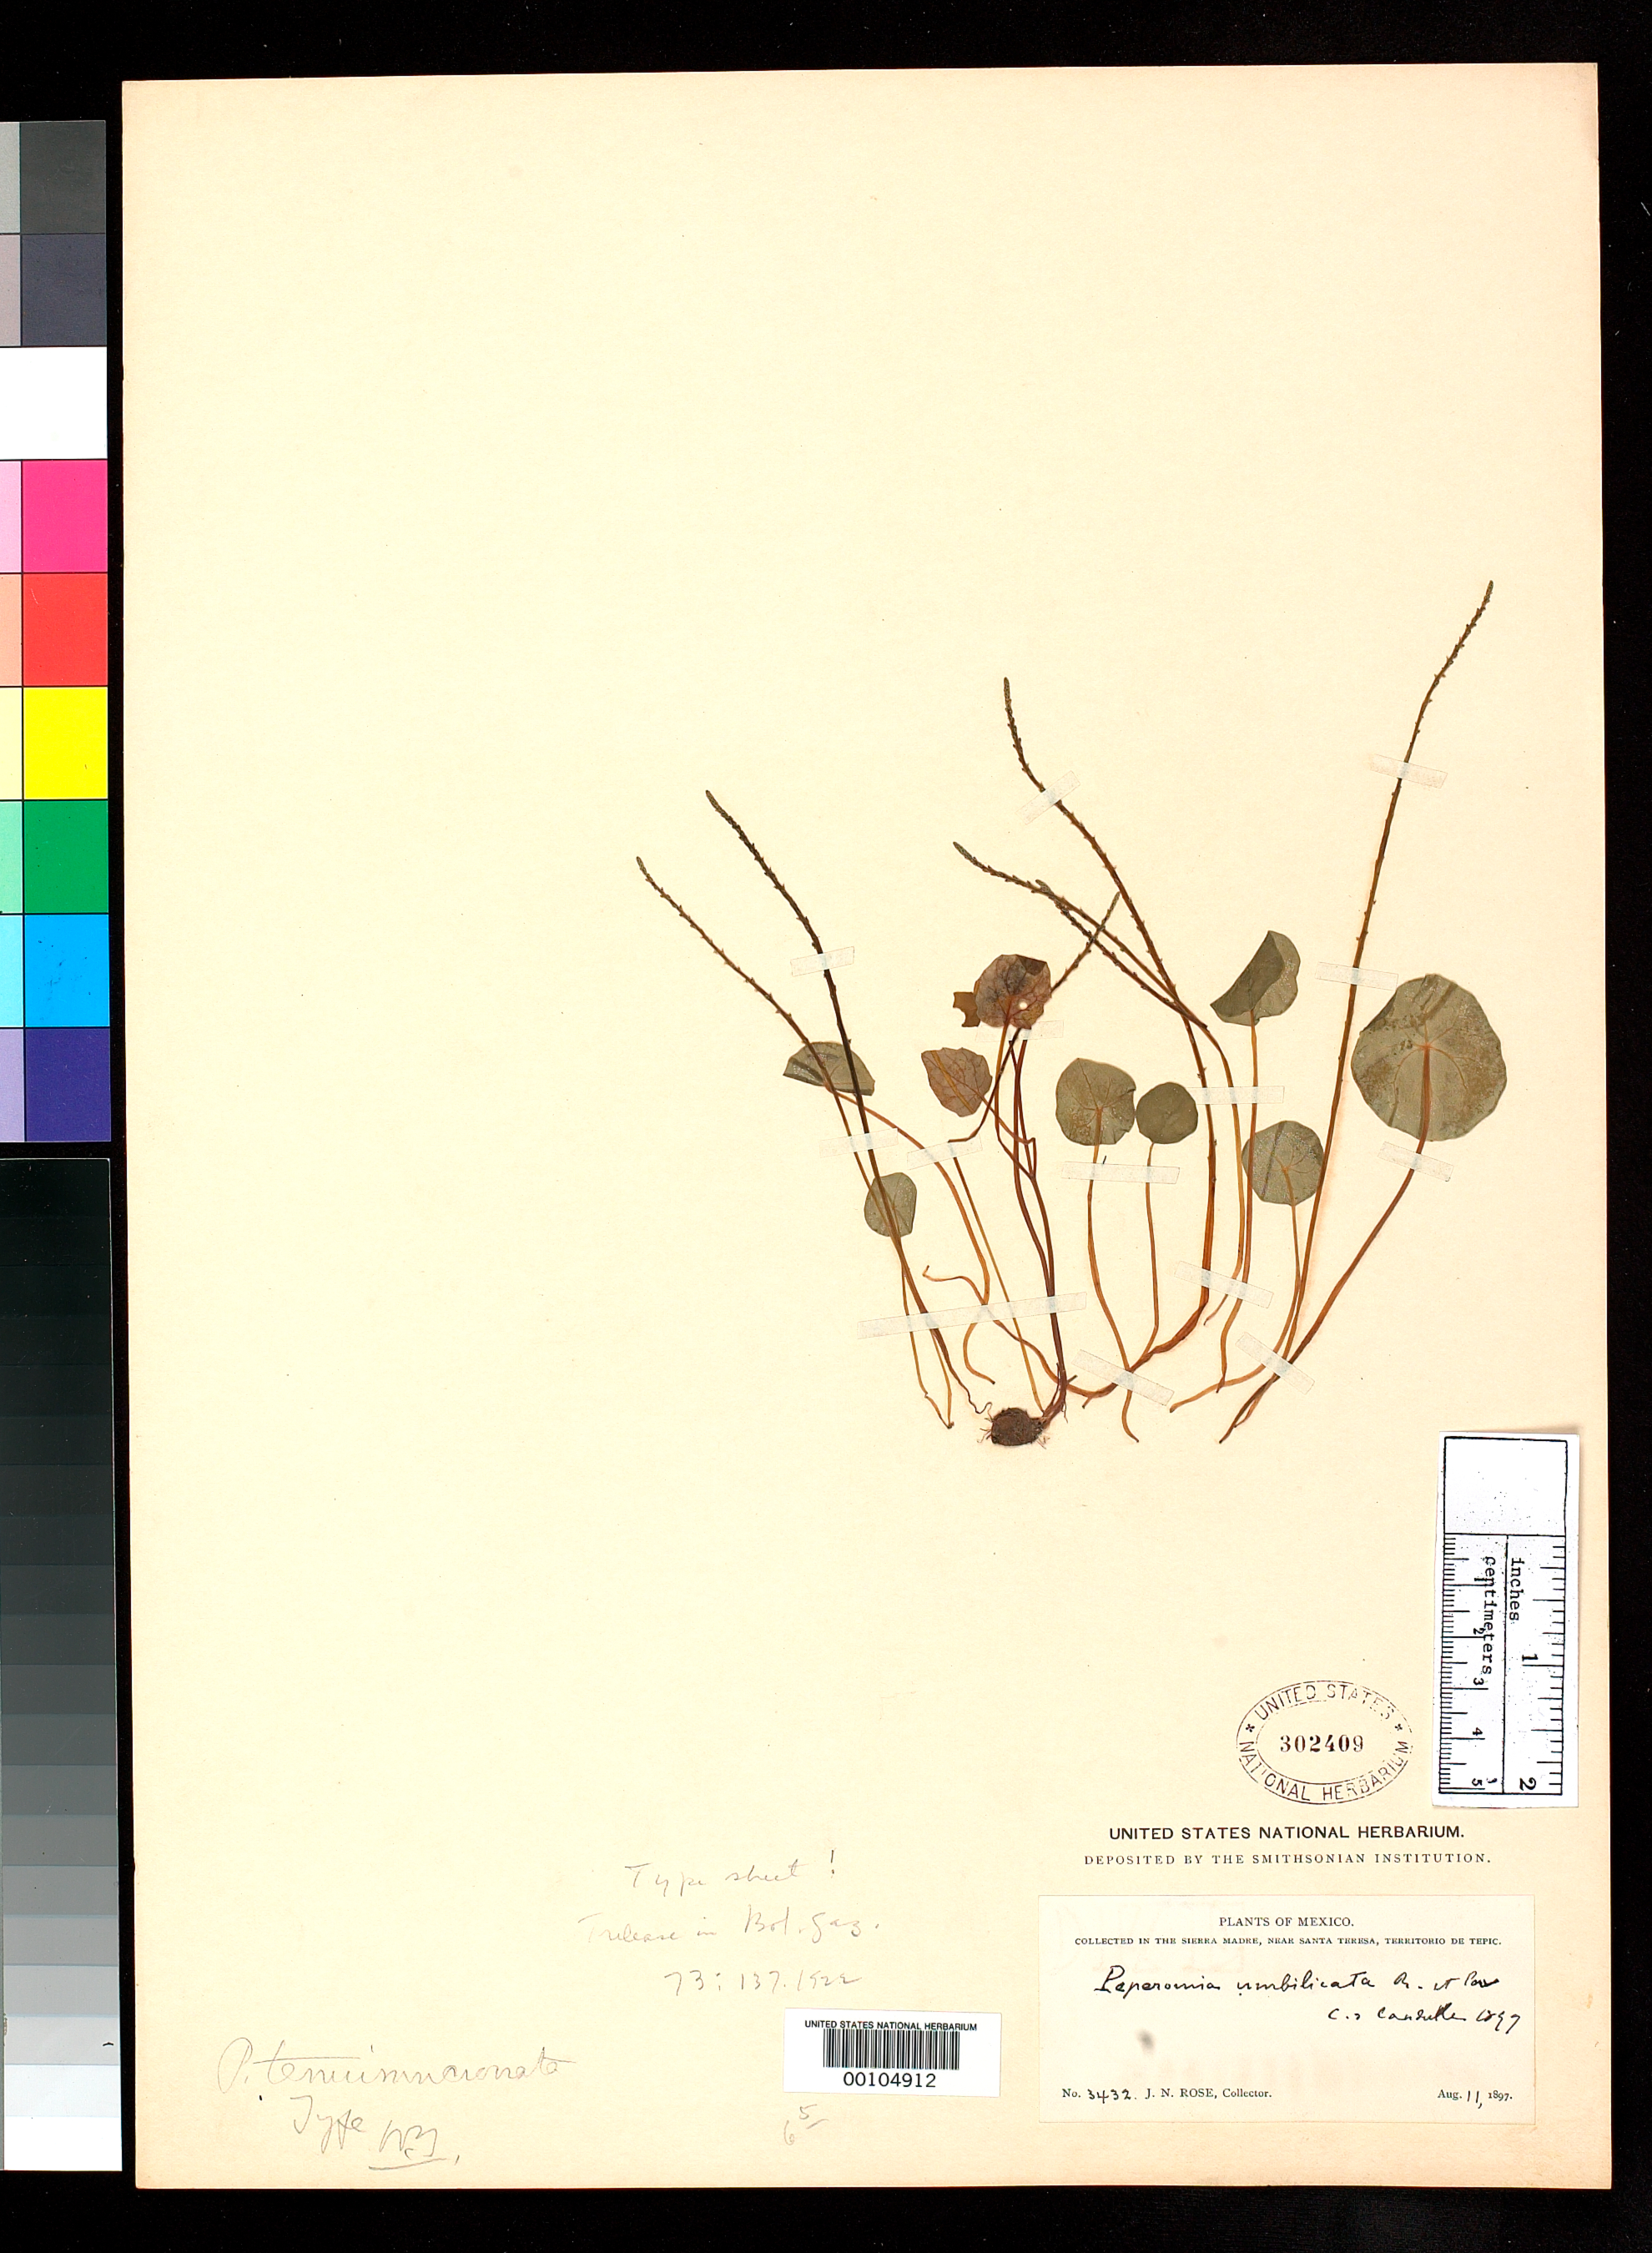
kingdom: Plantae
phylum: Tracheophyta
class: Magnoliopsida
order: Piperales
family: Piperaceae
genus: Peperomia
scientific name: Peperomia tenuimucronata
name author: Trel.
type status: Holotype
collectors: J. N. Rose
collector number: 3432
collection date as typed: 11 Aug 1897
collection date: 1897-08-11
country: Mexico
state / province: Nayarit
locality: Near Santa Teresa, Tepic.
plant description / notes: Protologue: "based chiefly on extensive collections of USNH & NYBG"; Trelease annotated this US duplicate as "type".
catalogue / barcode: US 302409